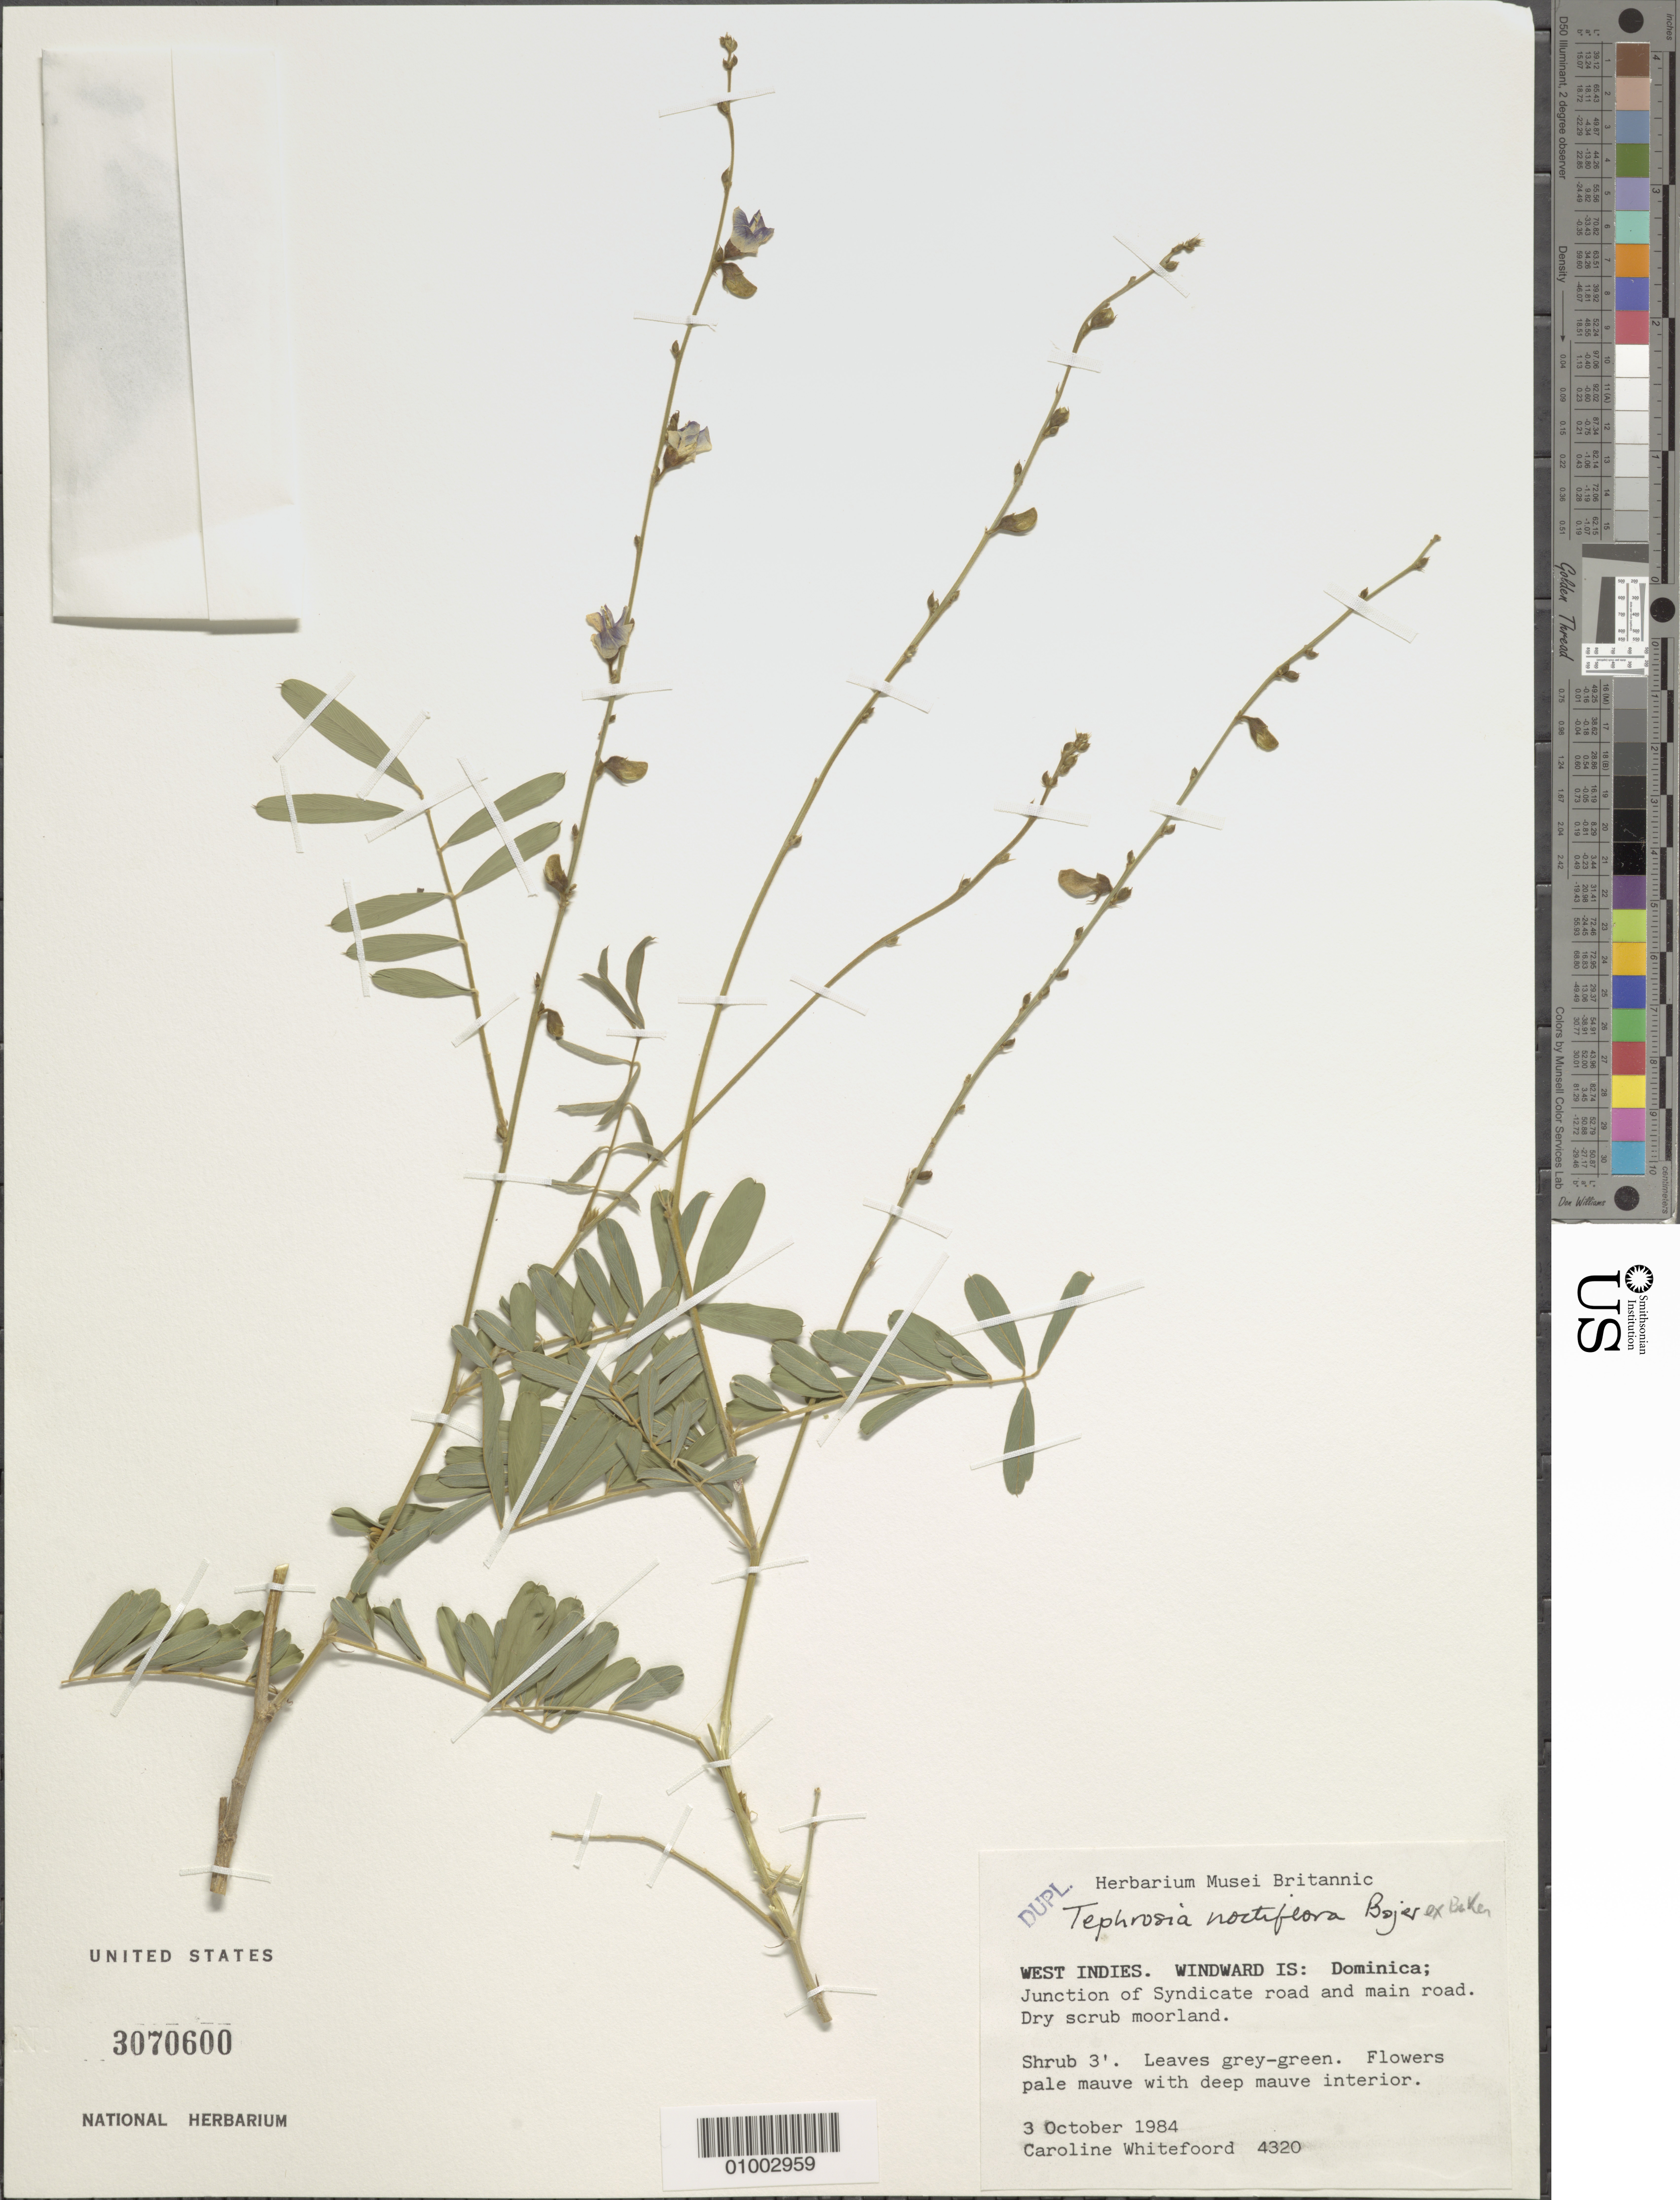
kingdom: Plantae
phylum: Tracheophyta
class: Magnoliopsida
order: Fabales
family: Fabaceae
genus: Tephrosia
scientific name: Tephrosia noctiflora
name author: Bojer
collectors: C. Whitefoord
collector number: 4320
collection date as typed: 03 Oct 1984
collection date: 1984-10-03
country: Dominica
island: Dominica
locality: Junction of Syndicate road and main road, dry scrub moorland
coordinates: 0 N, 0 E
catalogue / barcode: US 3070600